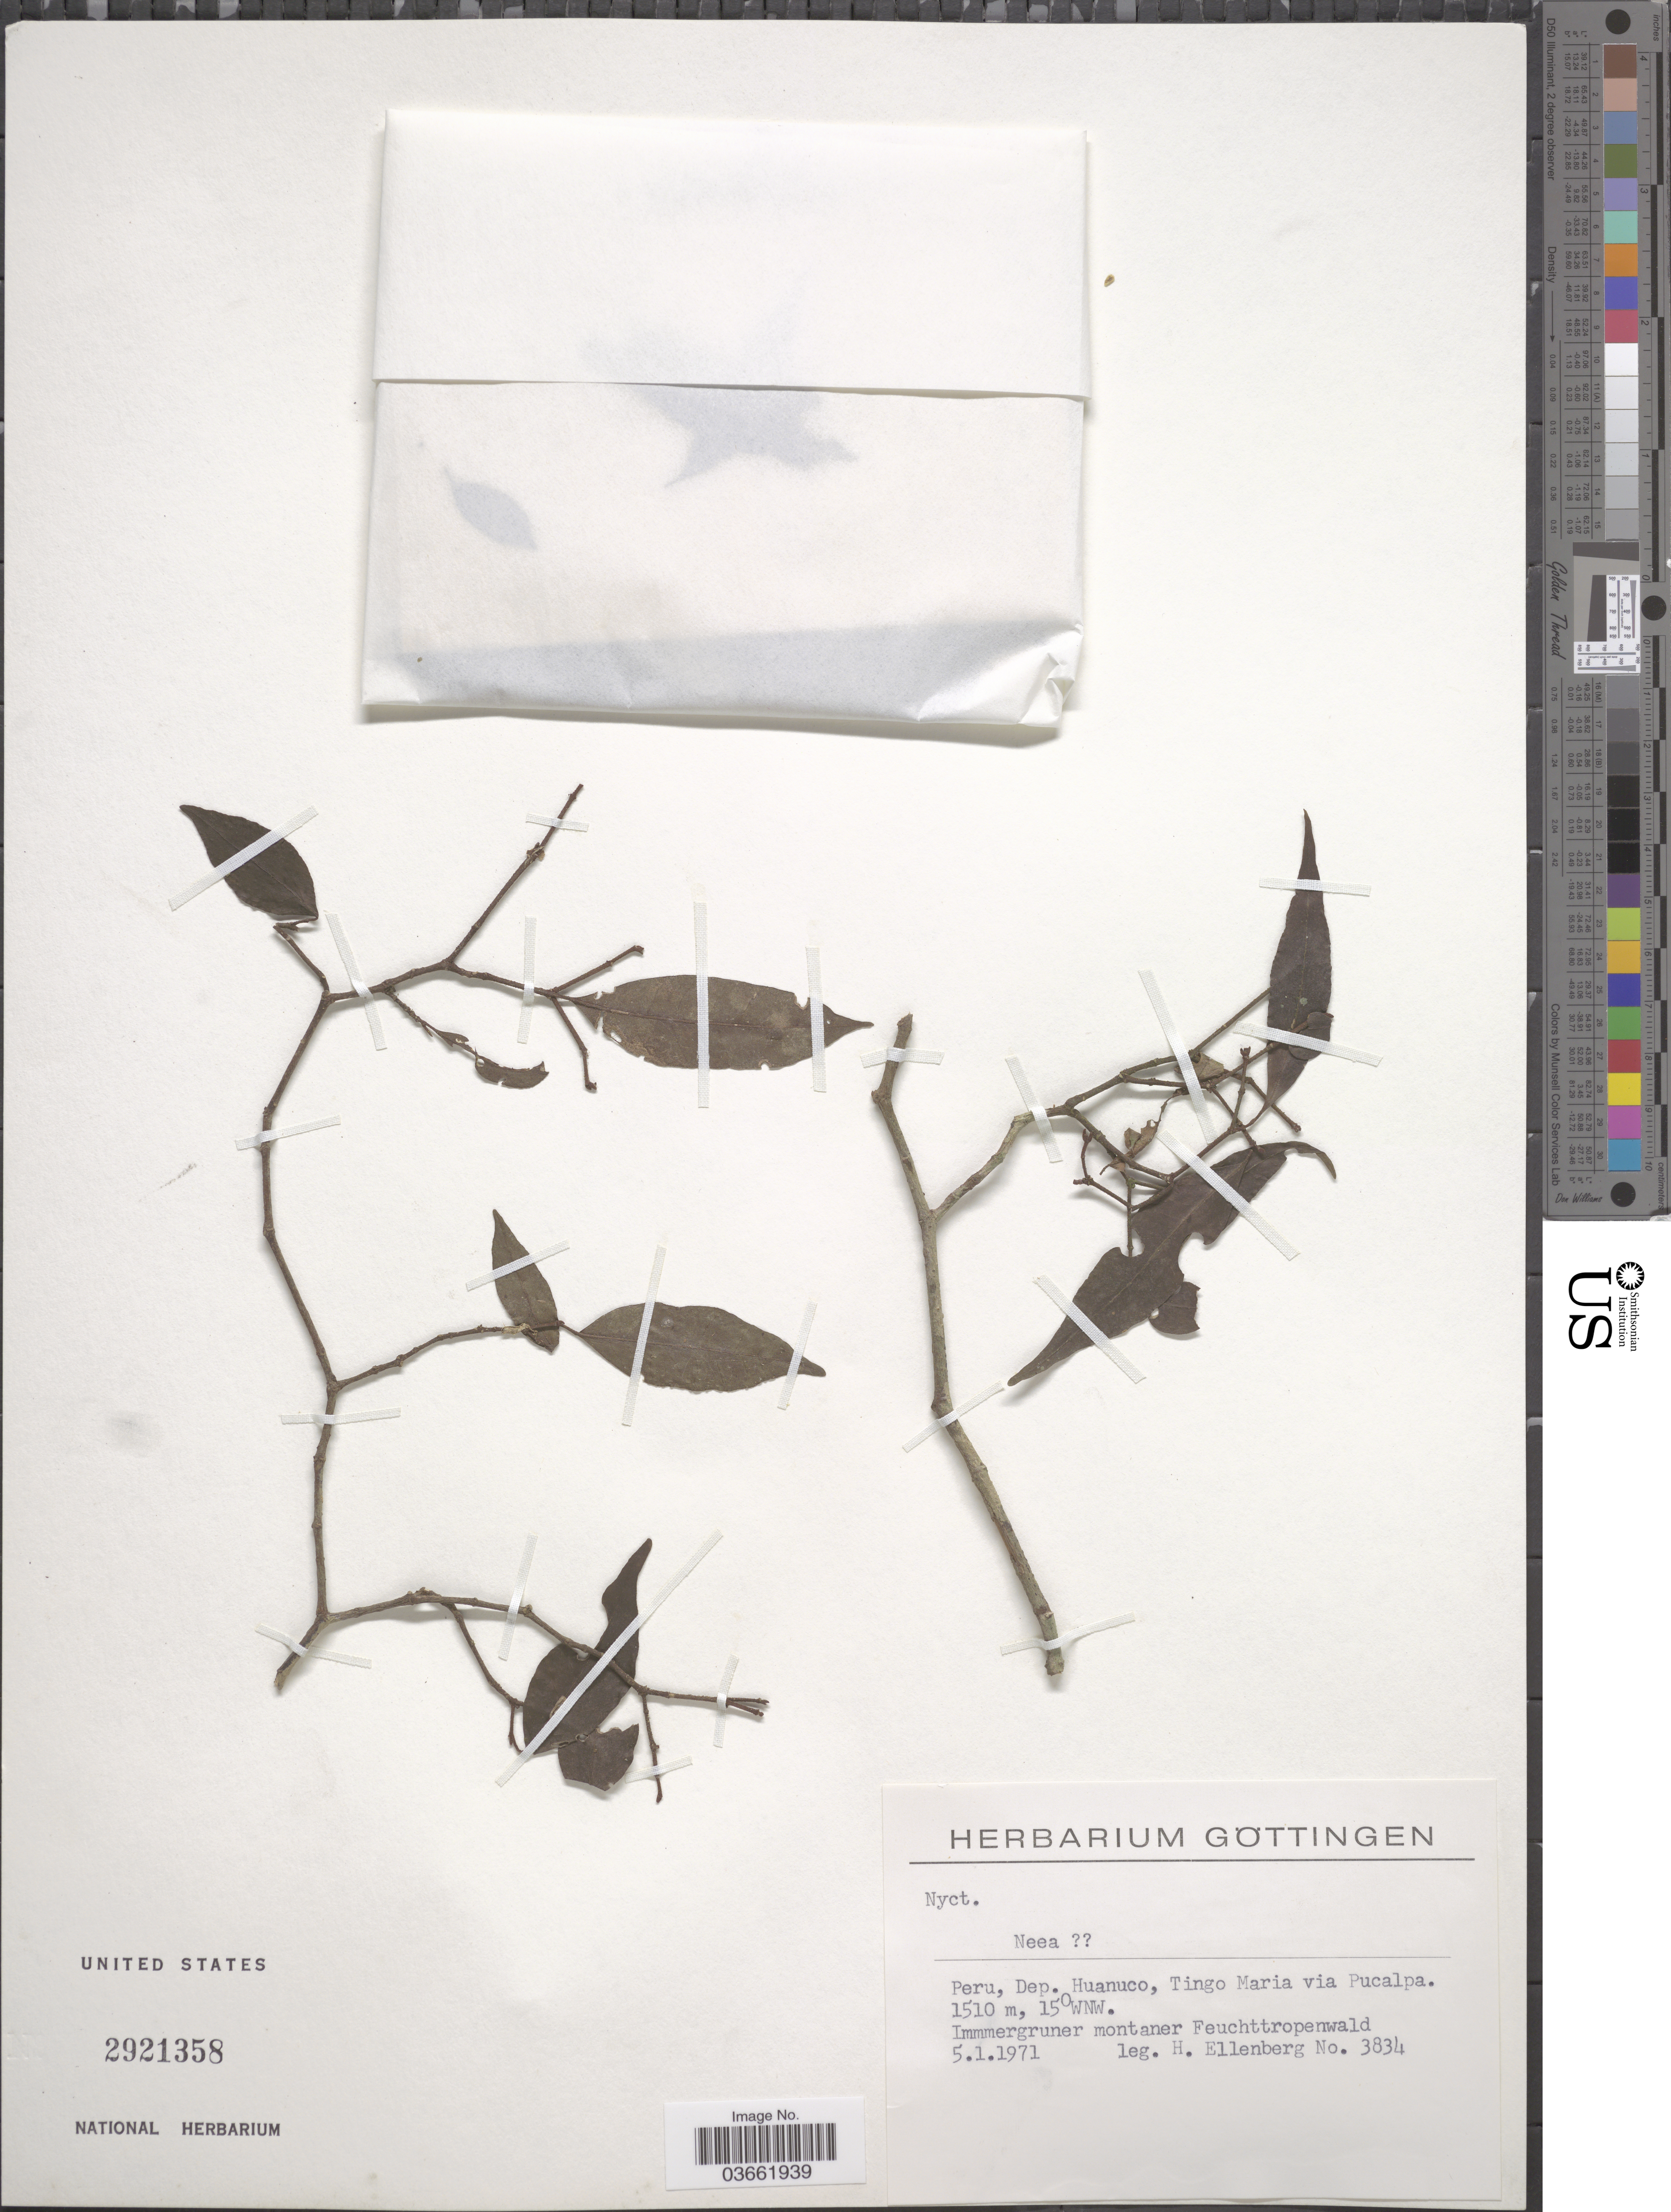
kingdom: Plantae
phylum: Tracheophyta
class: Magnoliopsida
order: Caryophyllales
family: Nyctaginaceae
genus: Neea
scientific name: Neea sp.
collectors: H. Ellenberg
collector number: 3834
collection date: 1971-01-05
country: Peru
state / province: Huánuco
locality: Dep. Huanuco, Tingo Maria via Pucalpa. 15ºWNW.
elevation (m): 1510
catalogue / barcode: US 2921358